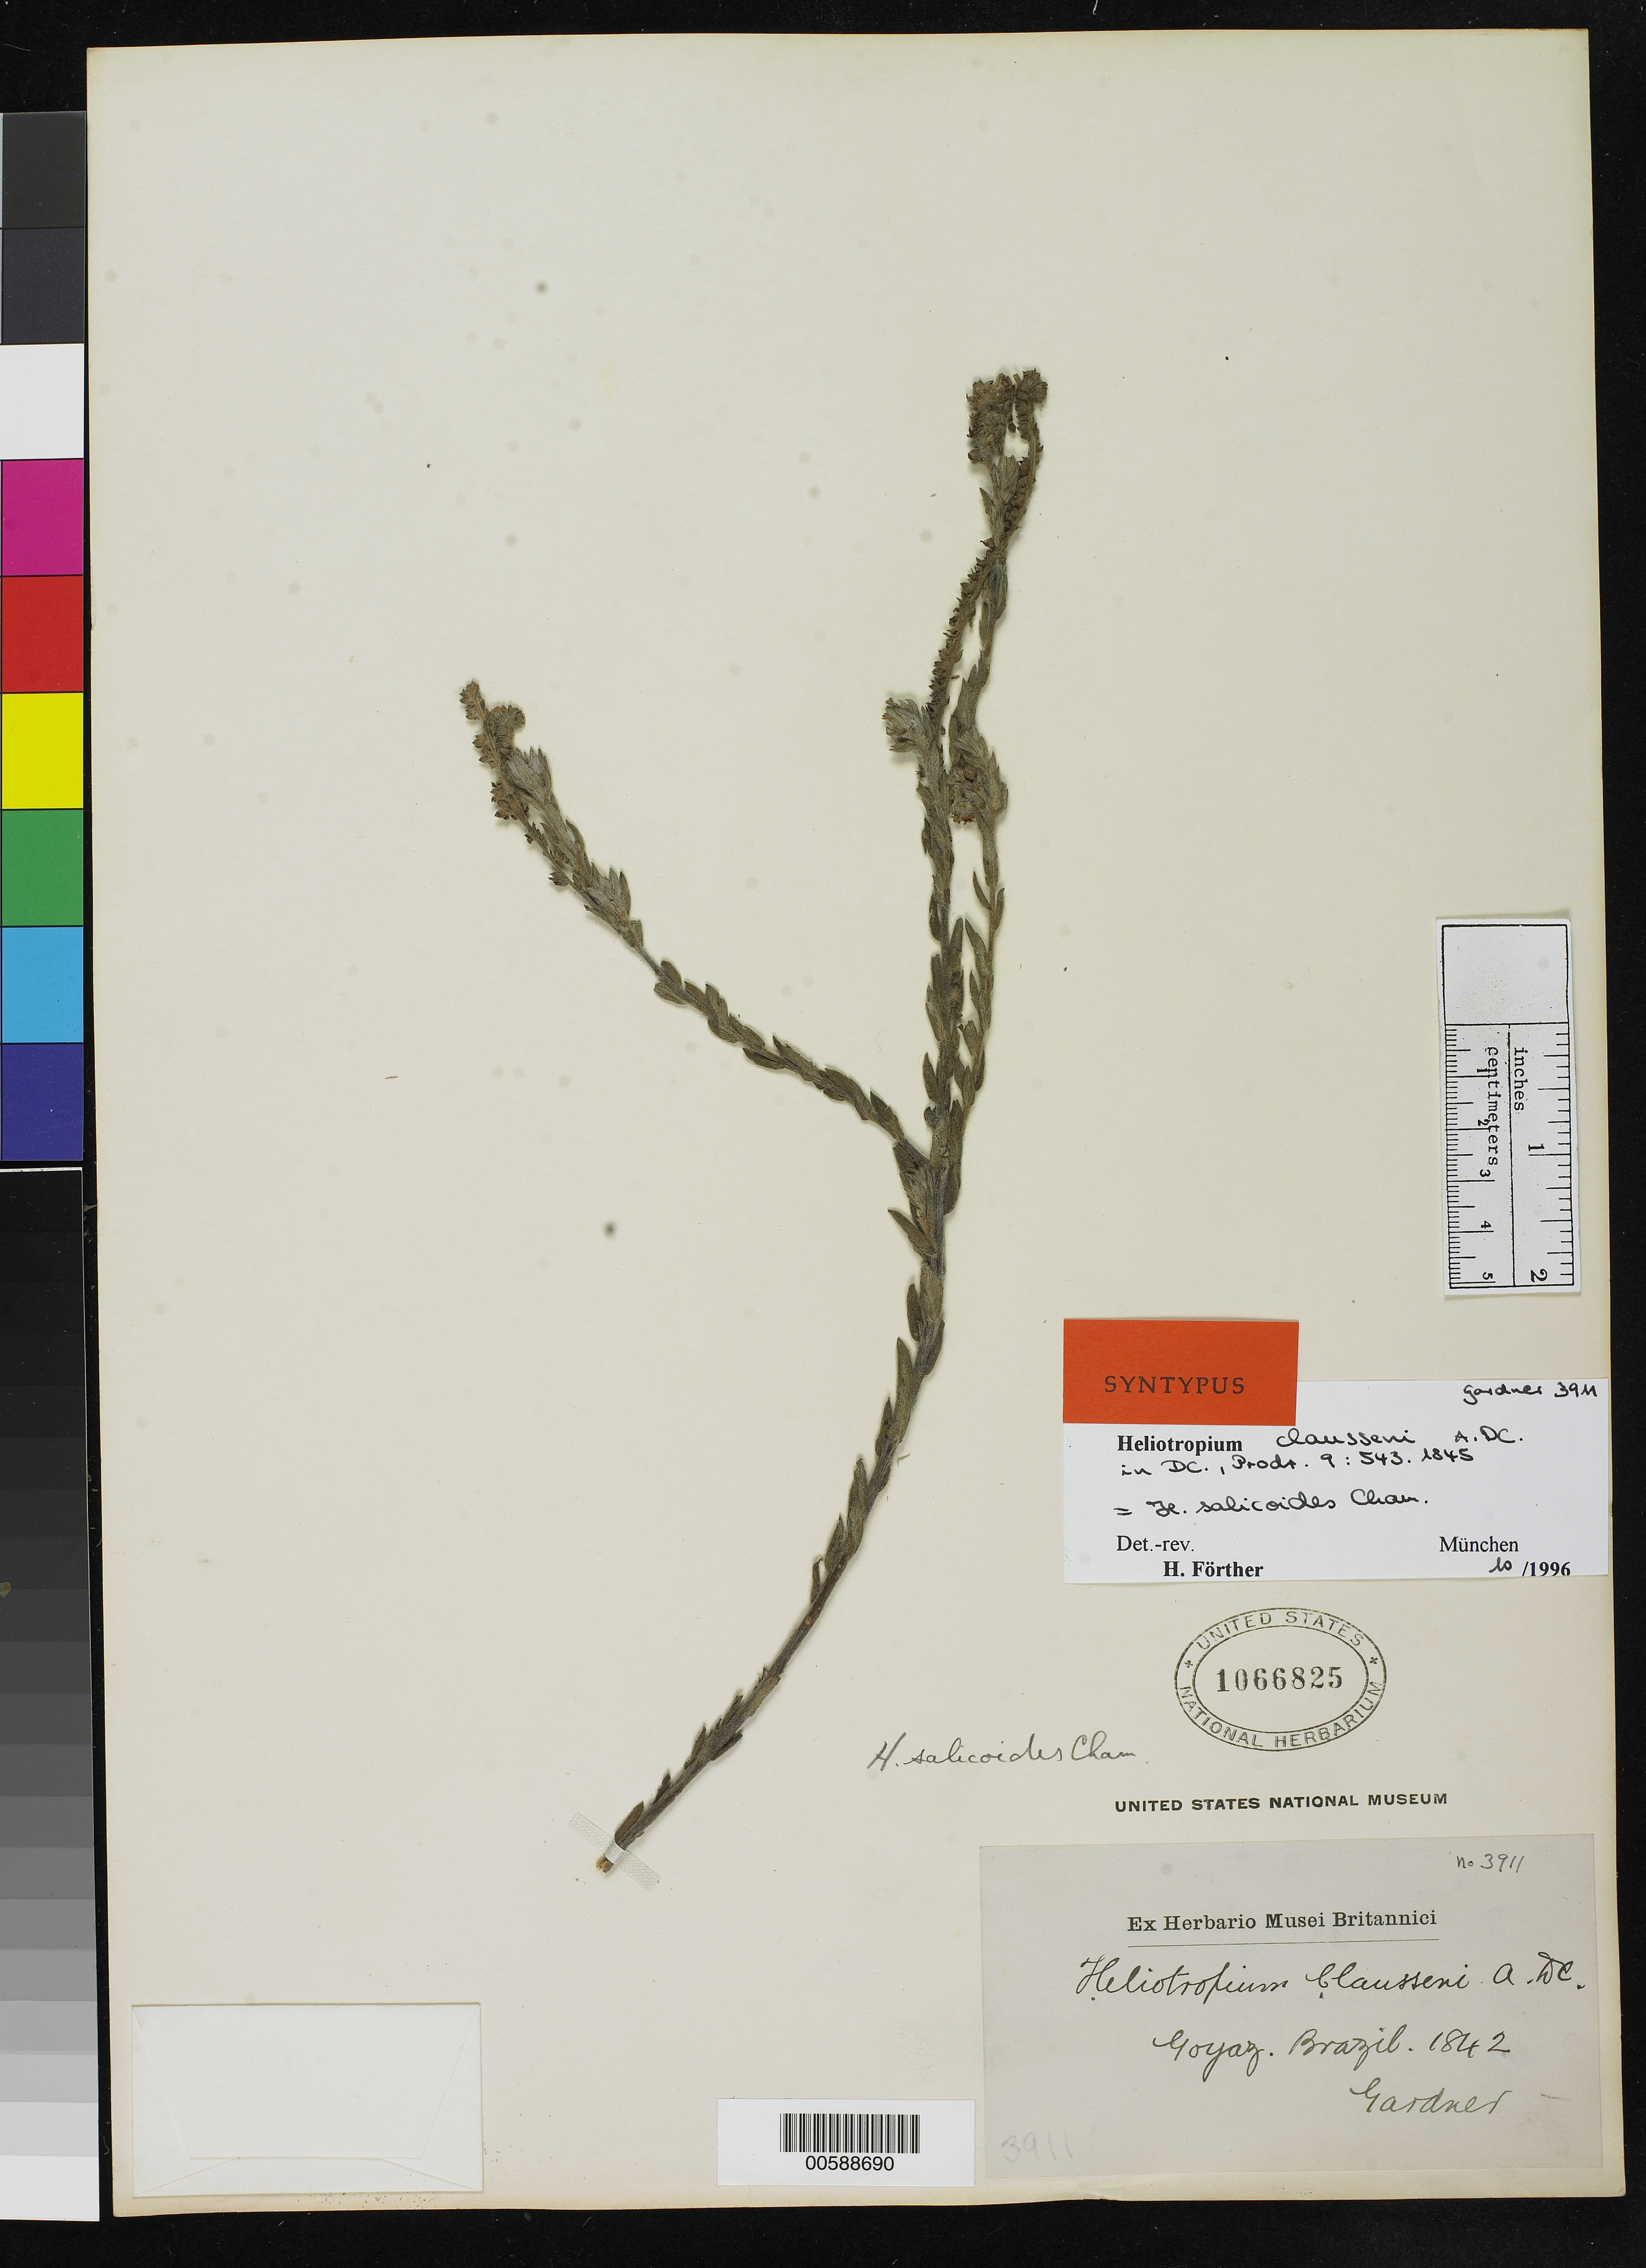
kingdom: Plantae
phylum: Tracheophyta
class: Magnoliopsida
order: Boraginales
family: Heliotropiaceae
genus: Heliotropium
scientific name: Heliotropium clausseni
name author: A. DC. in DC.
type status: Isosyntype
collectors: G. Gardner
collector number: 3911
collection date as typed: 1842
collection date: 1842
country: Brazil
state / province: Goiás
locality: Inter Porto Imperial et Lunie, ad flum Tocantins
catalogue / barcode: US 1066825